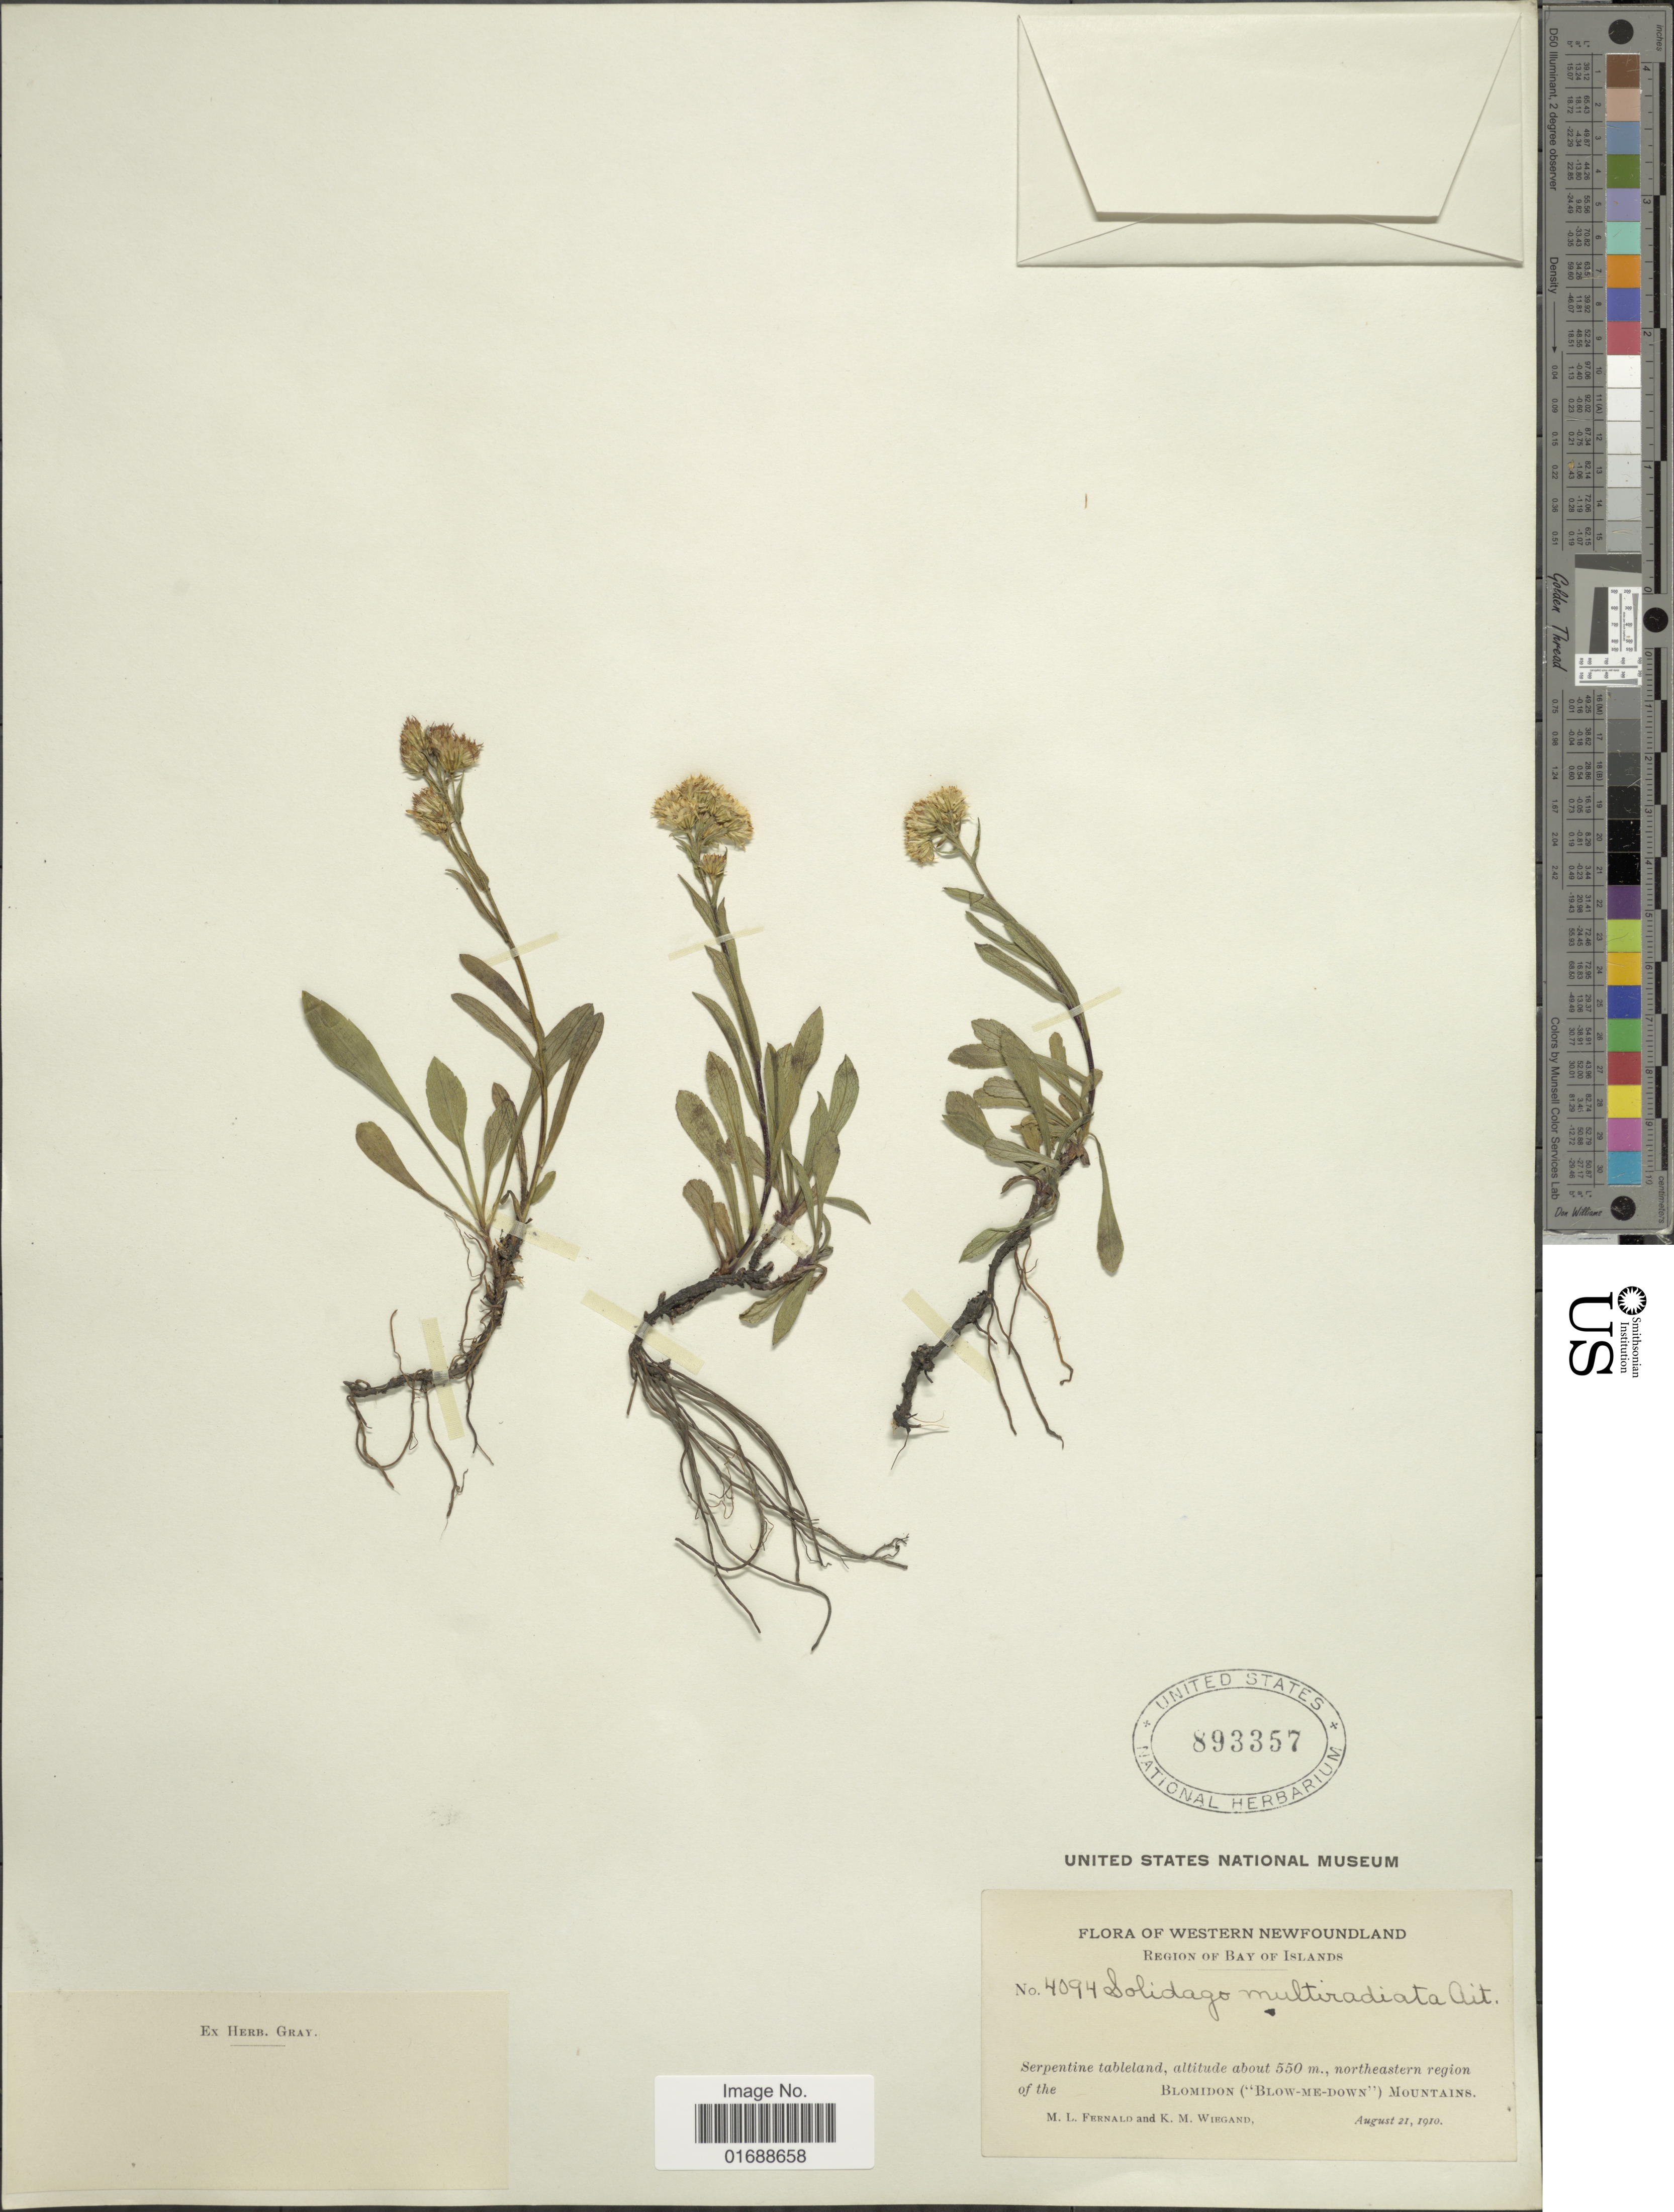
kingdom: Plantae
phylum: Tracheophyta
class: Magnoliopsida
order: Asterales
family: Asteraceae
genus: Solidago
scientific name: Solidago multiradiata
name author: Aiton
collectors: M. L. Fernald & K. M. Wiegand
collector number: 4094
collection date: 1910-08-21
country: Canada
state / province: Newfoundland and Labrador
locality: Western Newfoundland, Region of Bay of Islands, northeastern region of the Blomidon (Blow-Me-Down) Mountains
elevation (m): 550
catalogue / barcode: US 893357